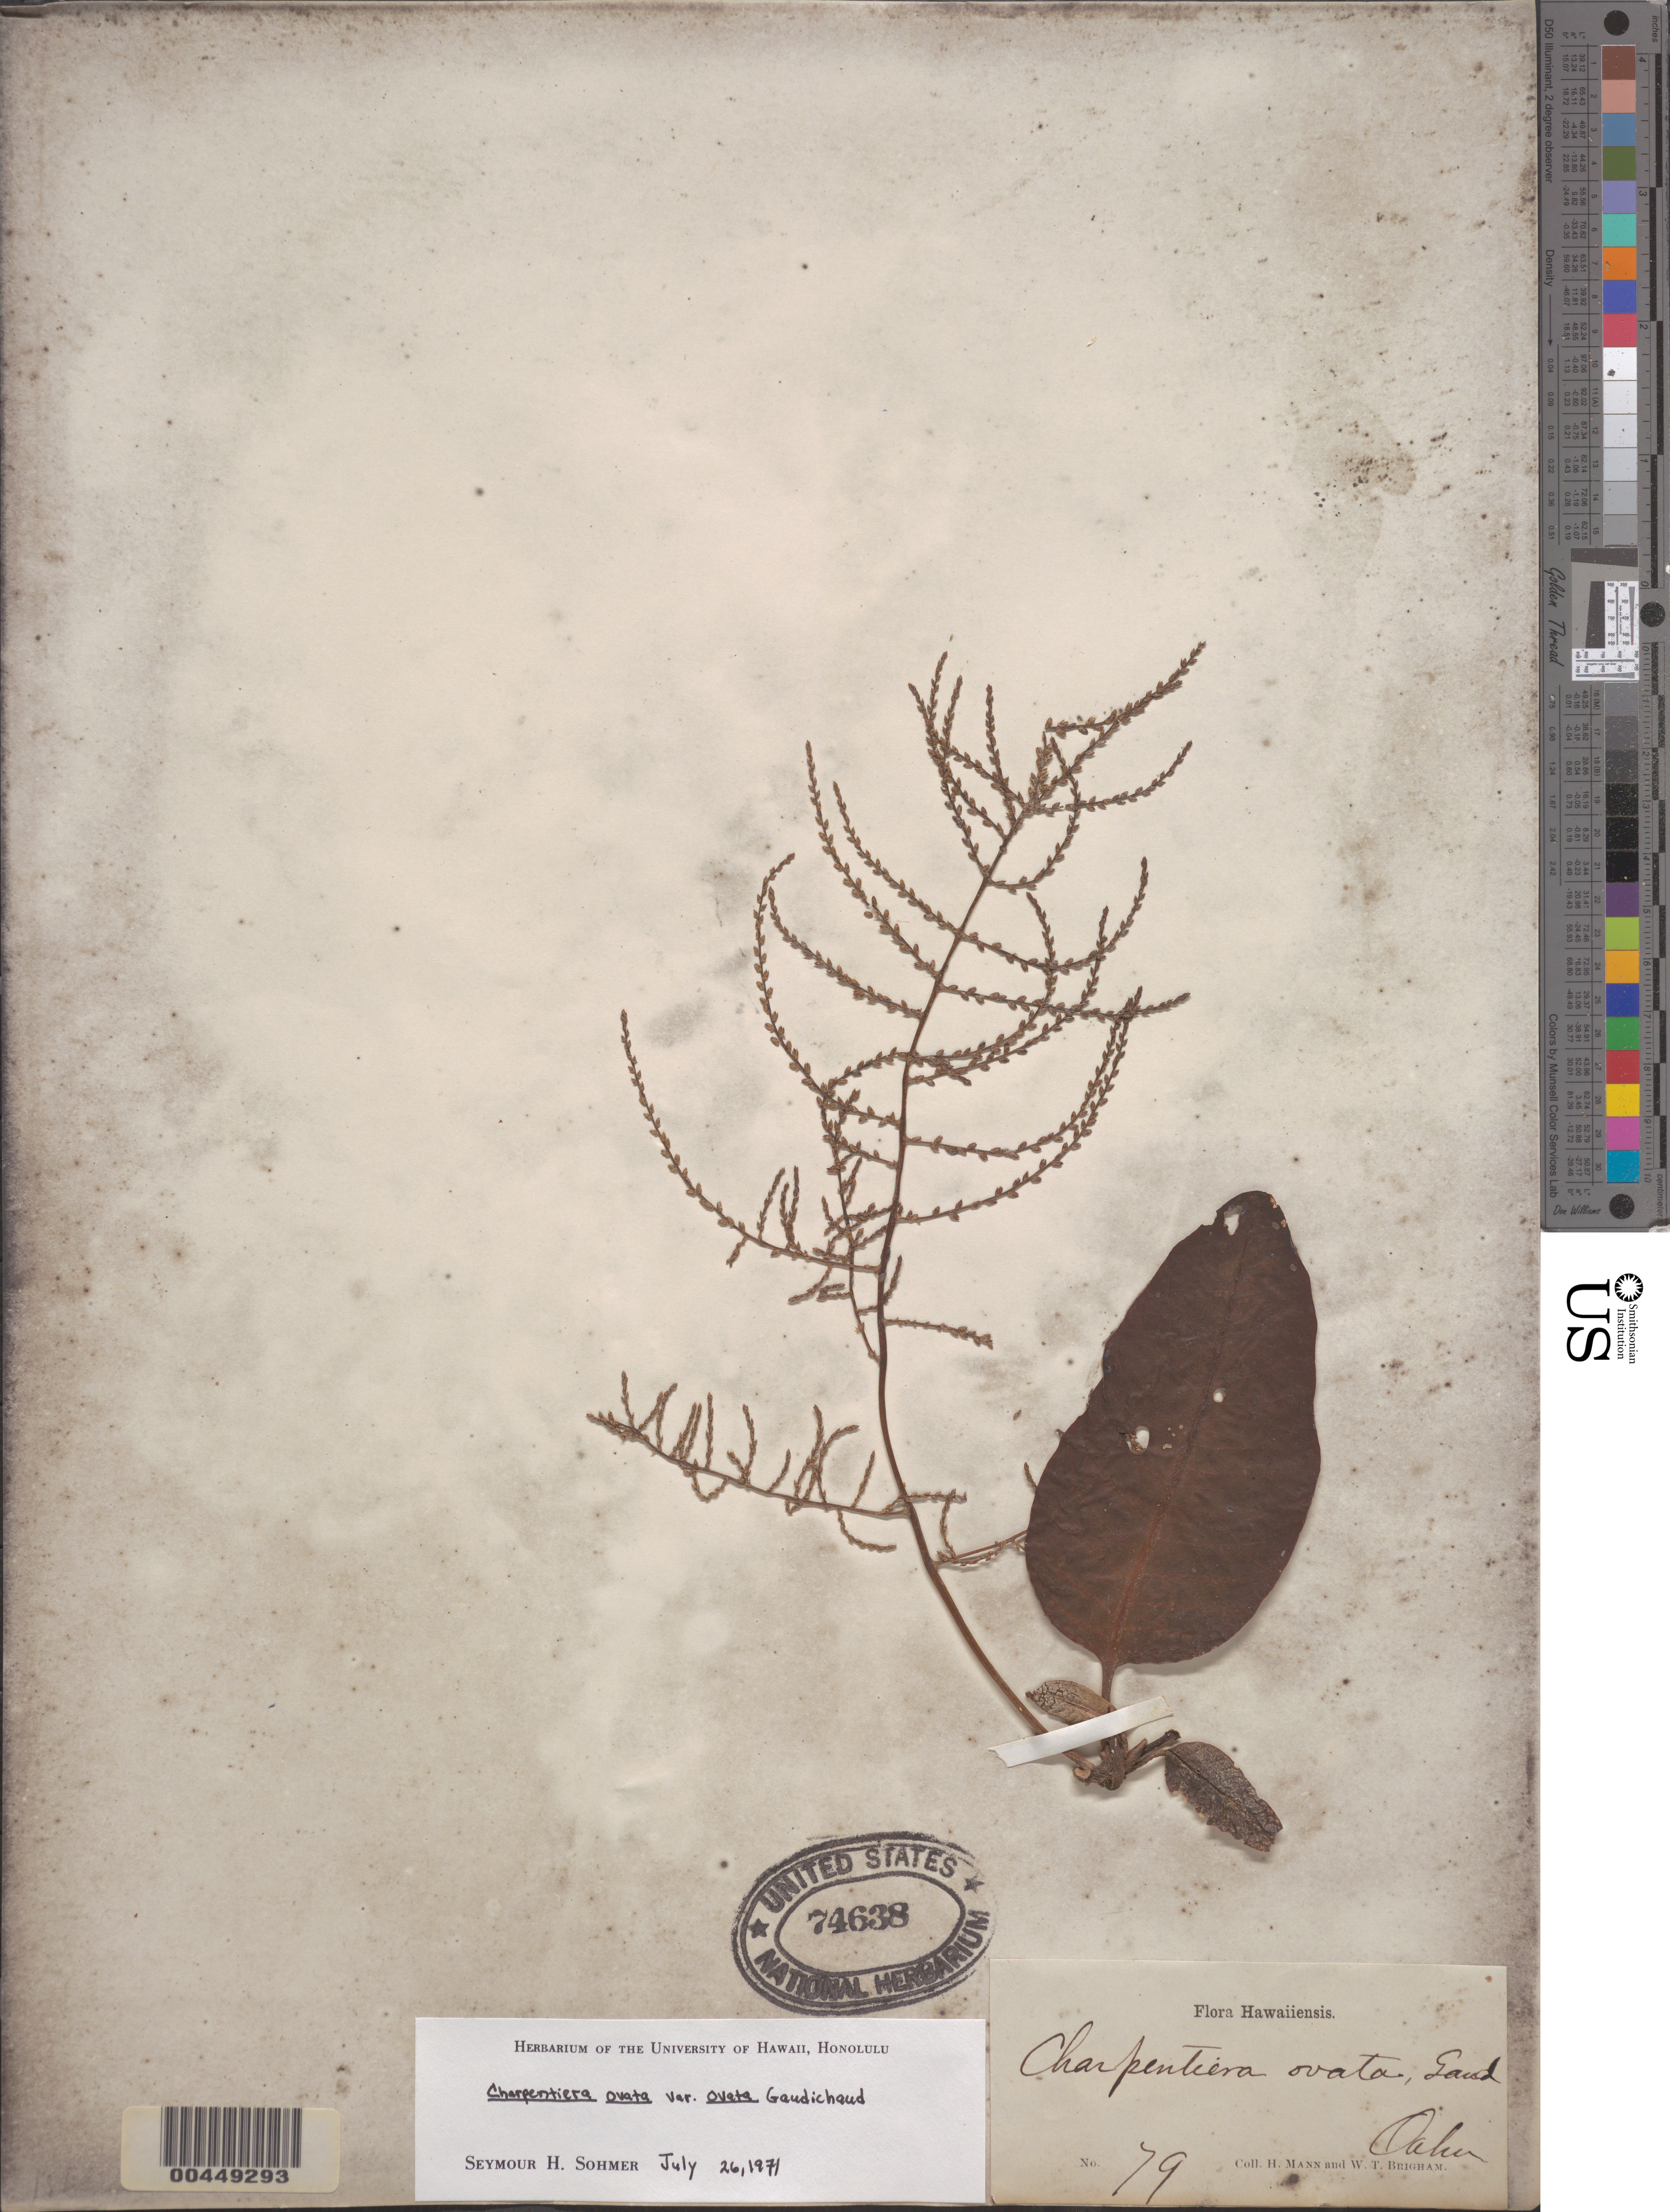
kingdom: Plantae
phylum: Tracheophyta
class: Magnoliopsida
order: Caryophyllales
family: Amaranthaceae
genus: Charpentiera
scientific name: Charpentiera ovata var. ovata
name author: Gaudich.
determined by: Sohmer, S. H.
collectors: H. Mann & W. T. Brigham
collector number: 79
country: United States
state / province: Hawaii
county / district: Honolulu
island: Oahu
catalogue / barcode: US 74638